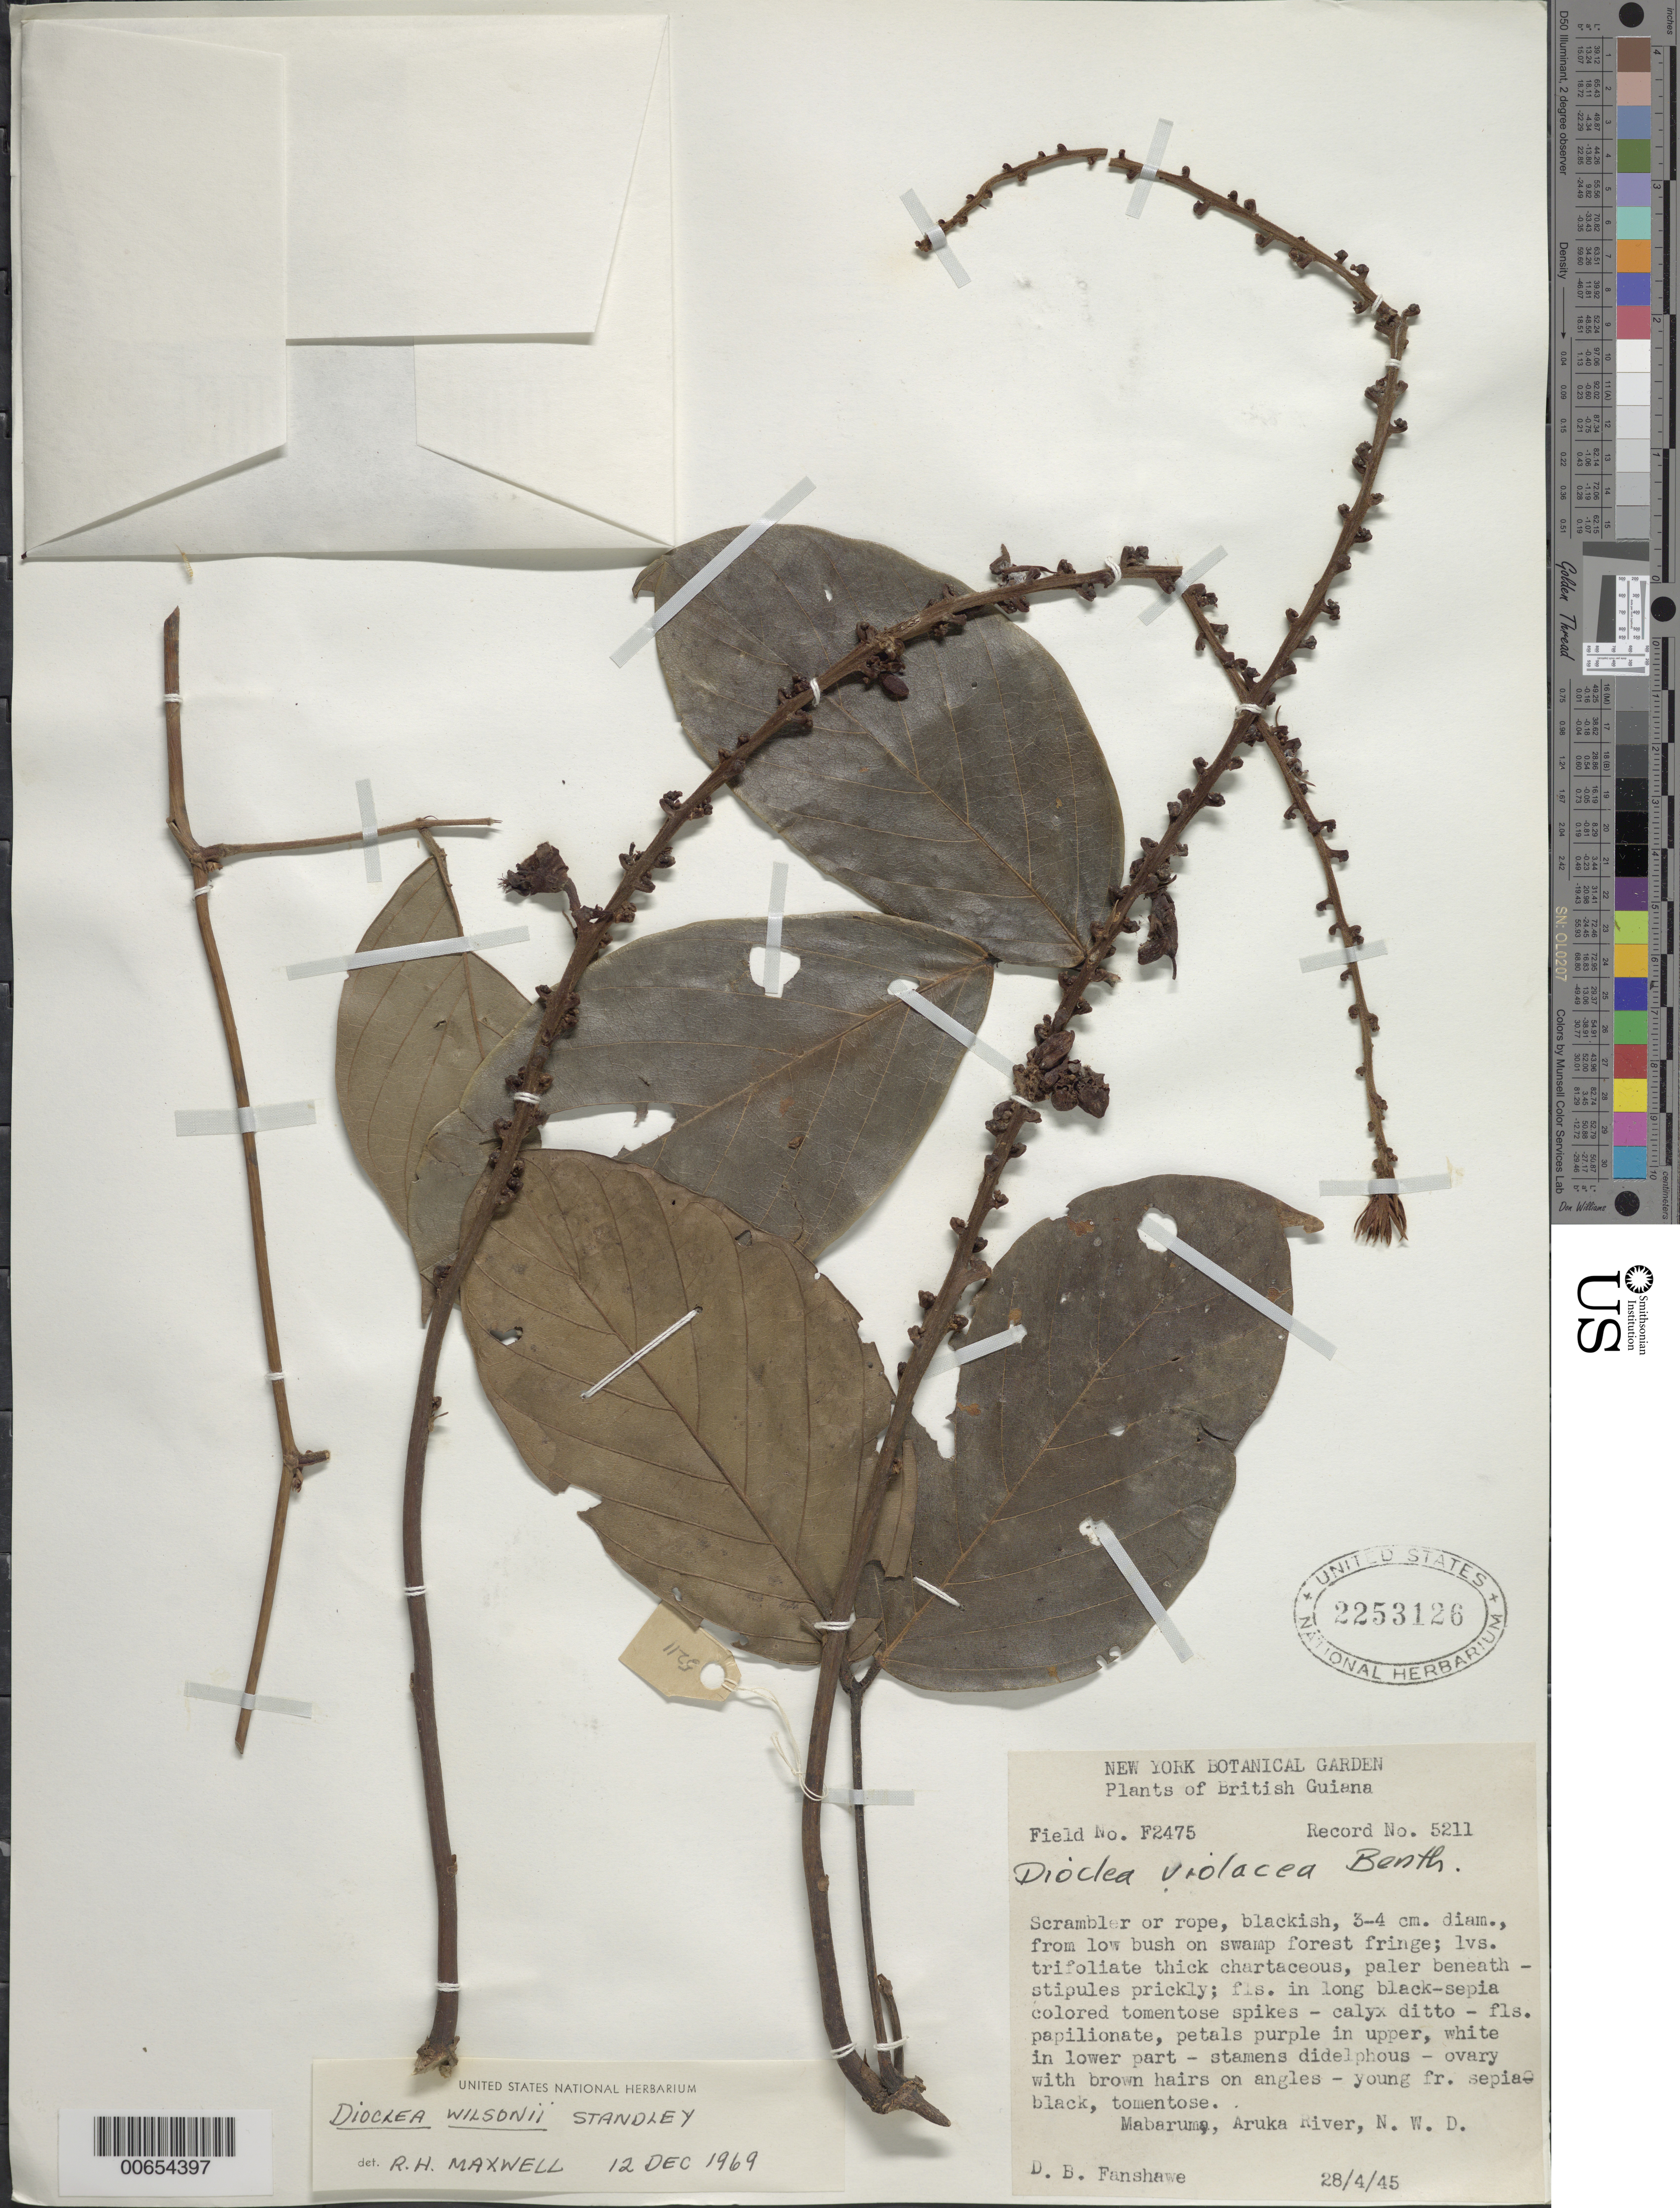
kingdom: Plantae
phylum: Tracheophyta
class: Magnoliopsida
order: Fabales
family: Fabaceae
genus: Macropsychanthus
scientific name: Macropsychanthus wilsonii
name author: (Standl.) L.P. Queiroz & Snak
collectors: D. B. Fanshawe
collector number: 5211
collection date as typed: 28-Apr-45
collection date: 1945-04-28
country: Guyana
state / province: Barima-Waini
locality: Mabaruma, Aruka R., NW Dist.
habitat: Low bush to swamp forest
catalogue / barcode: US 2253126